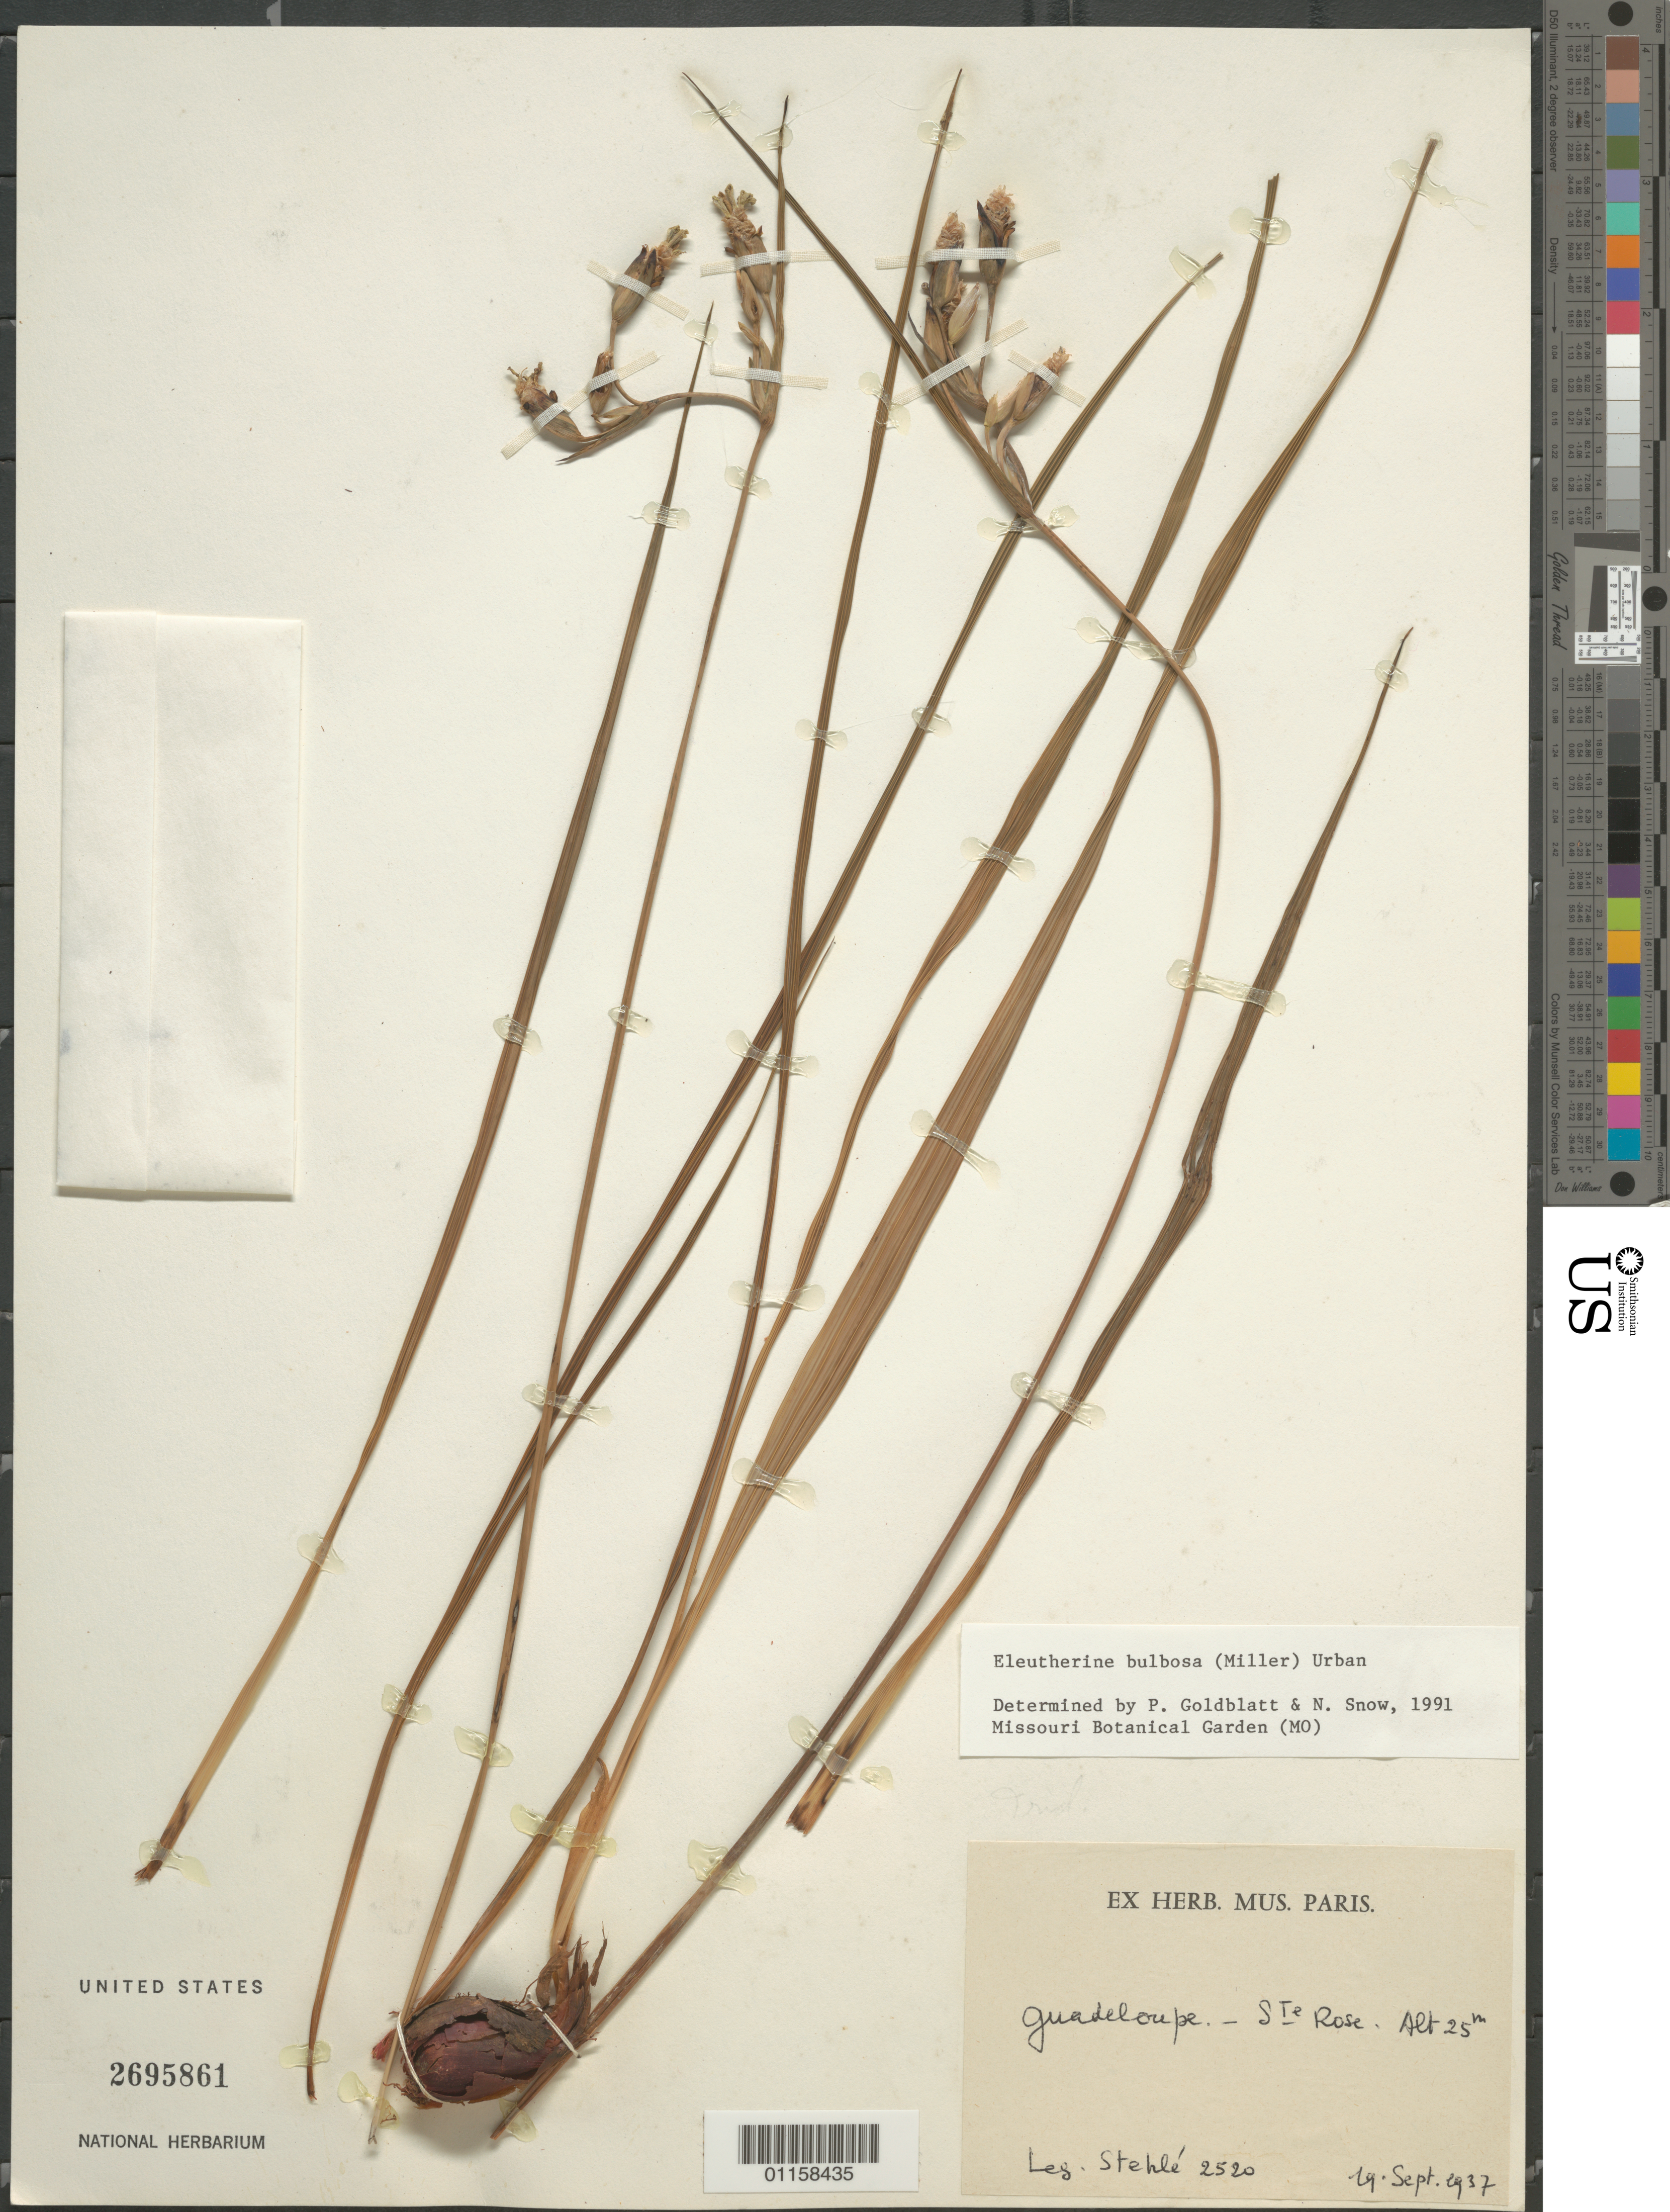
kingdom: Plantae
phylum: Tracheophyta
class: Liliopsida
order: Asparagales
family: Iridaceae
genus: Eleutherine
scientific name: Eleutherine bulbosa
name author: (Mill.) Urb.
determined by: Goldblatt, P.; Snow, N. W.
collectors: H. Stehlé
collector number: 2520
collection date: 1937-09-19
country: Guadeloupe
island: Basse Terre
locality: Ste. Rose.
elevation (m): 25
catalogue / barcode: US 2695861